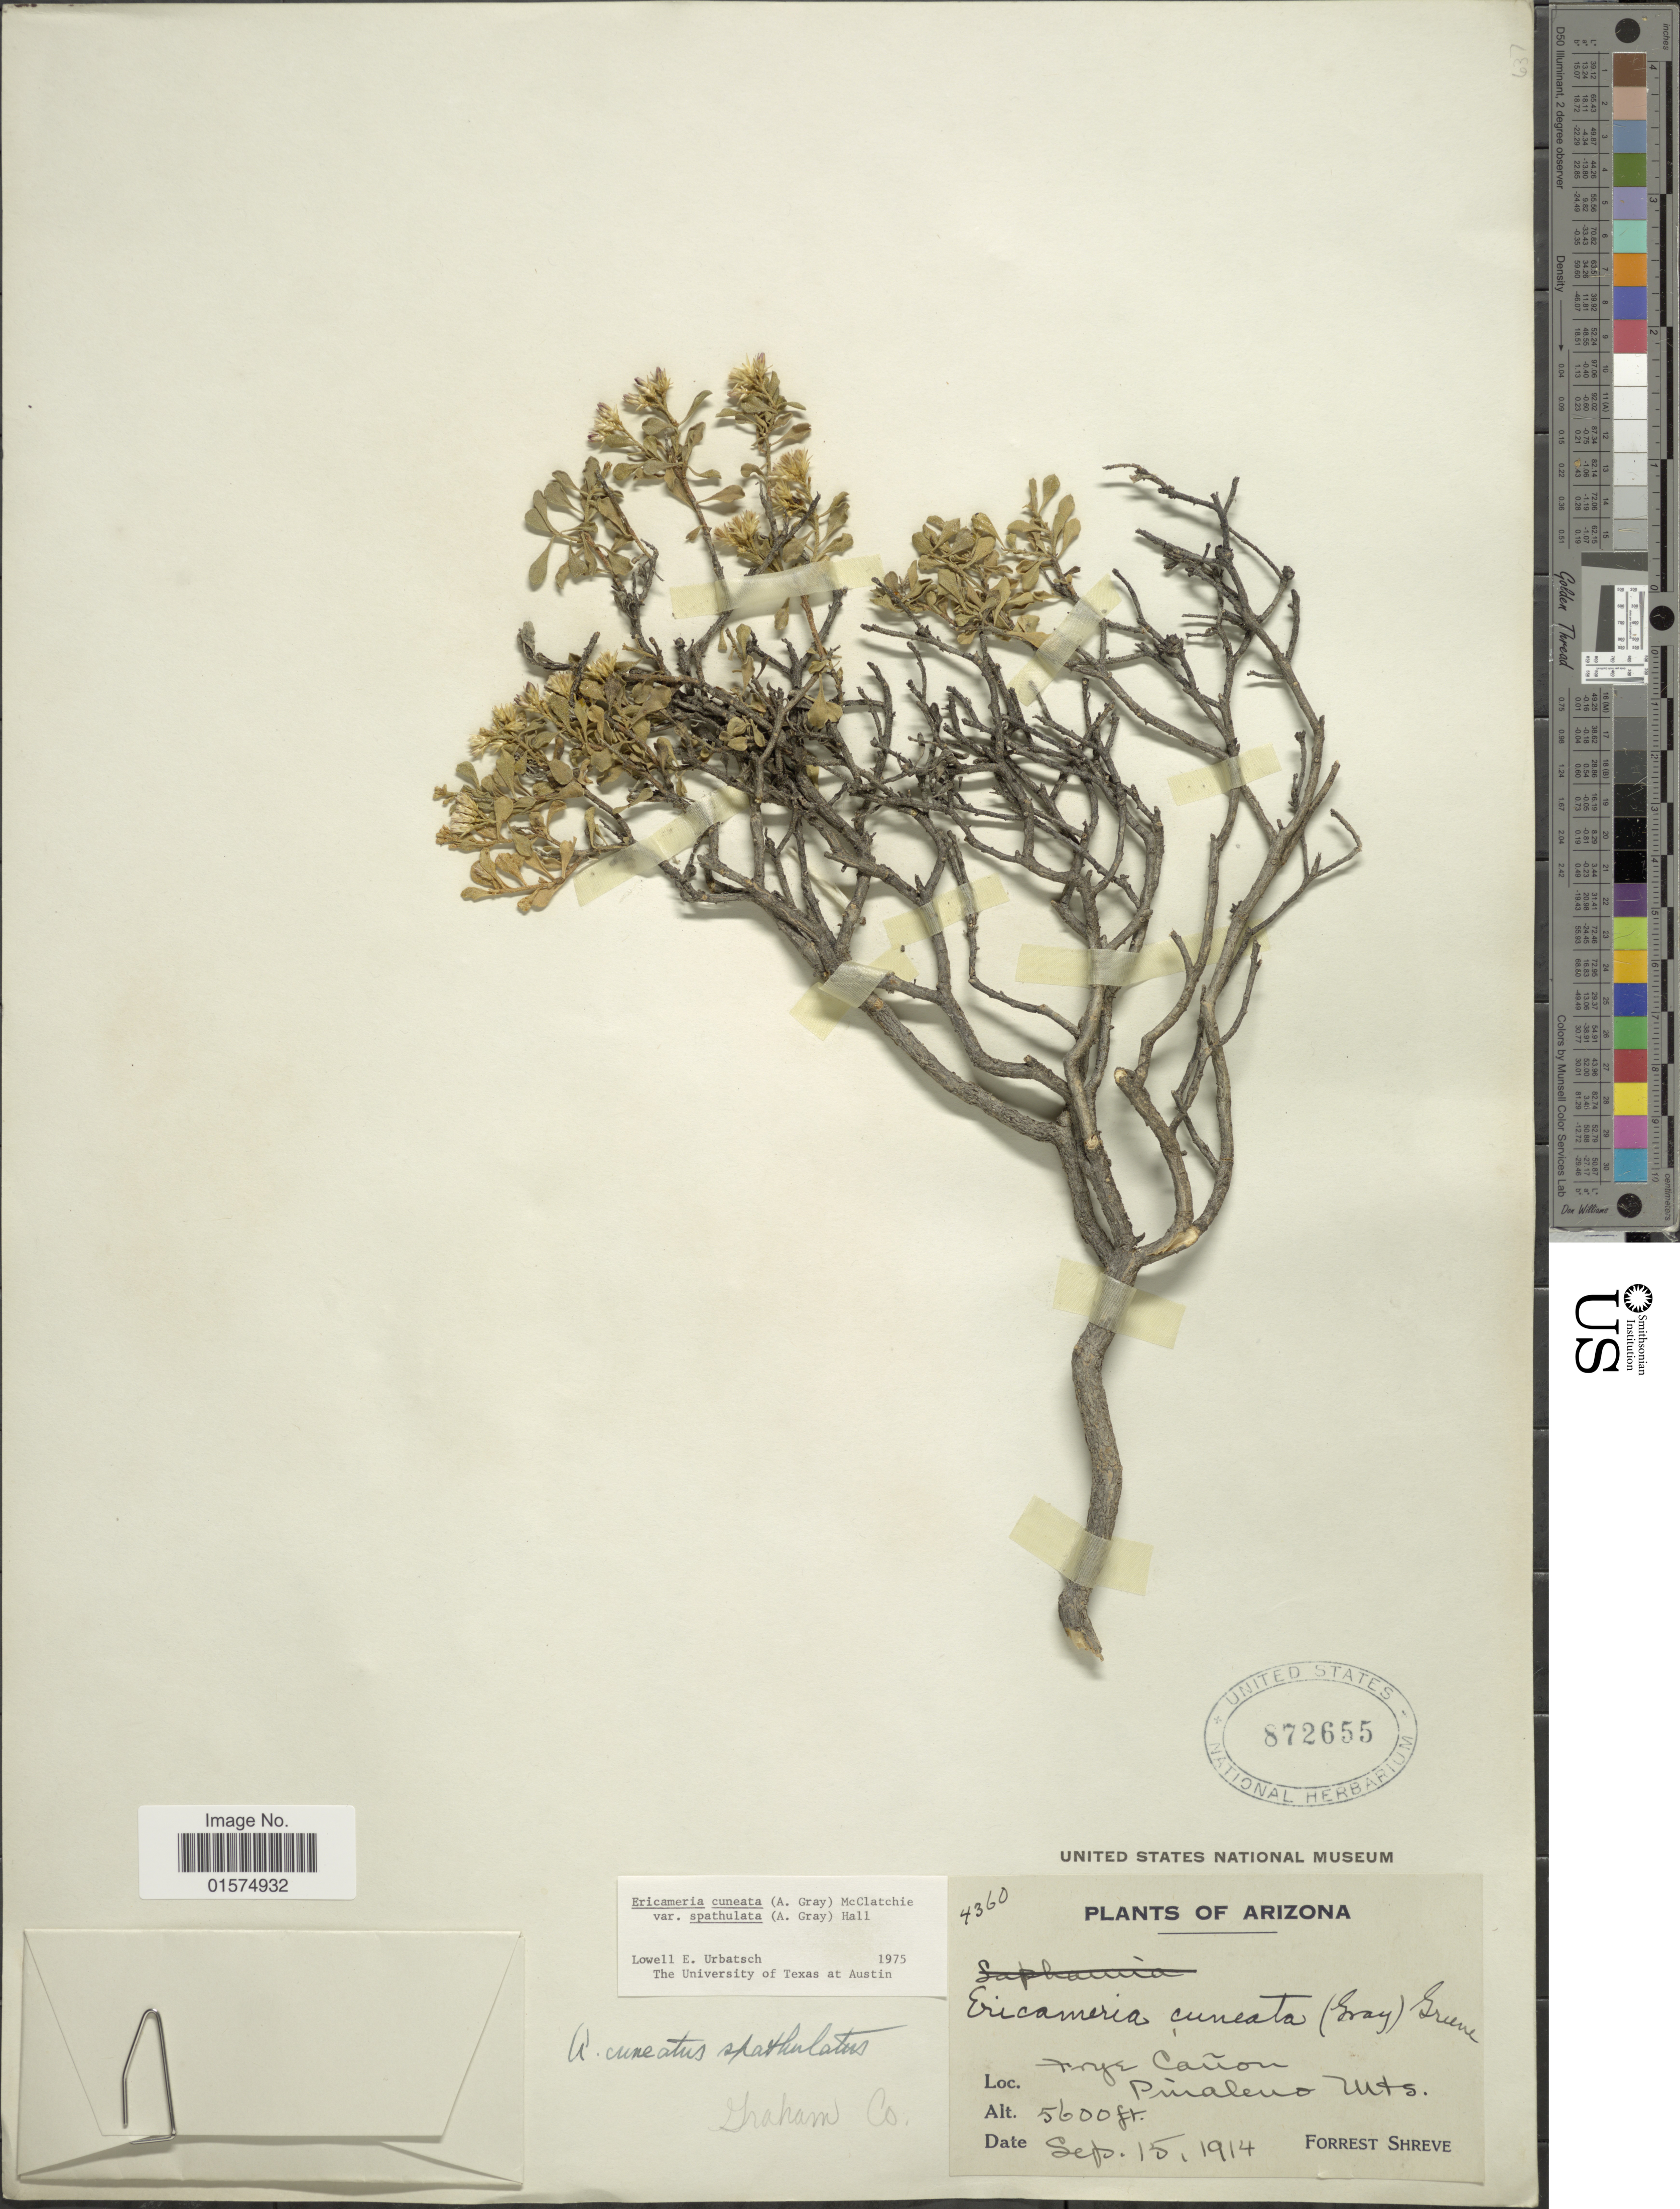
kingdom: Plantae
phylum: Tracheophyta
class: Magnoliopsida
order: Asterales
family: Asteraceae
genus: Ericameria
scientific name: Ericameria cuneata var. spathulata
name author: (A. Gray) H.M. Hall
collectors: F. Shreve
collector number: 4360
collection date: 1914-09-15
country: United States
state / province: Arizona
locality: Frye Cañon. Pinaleno Mts.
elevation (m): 1707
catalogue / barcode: US 872655